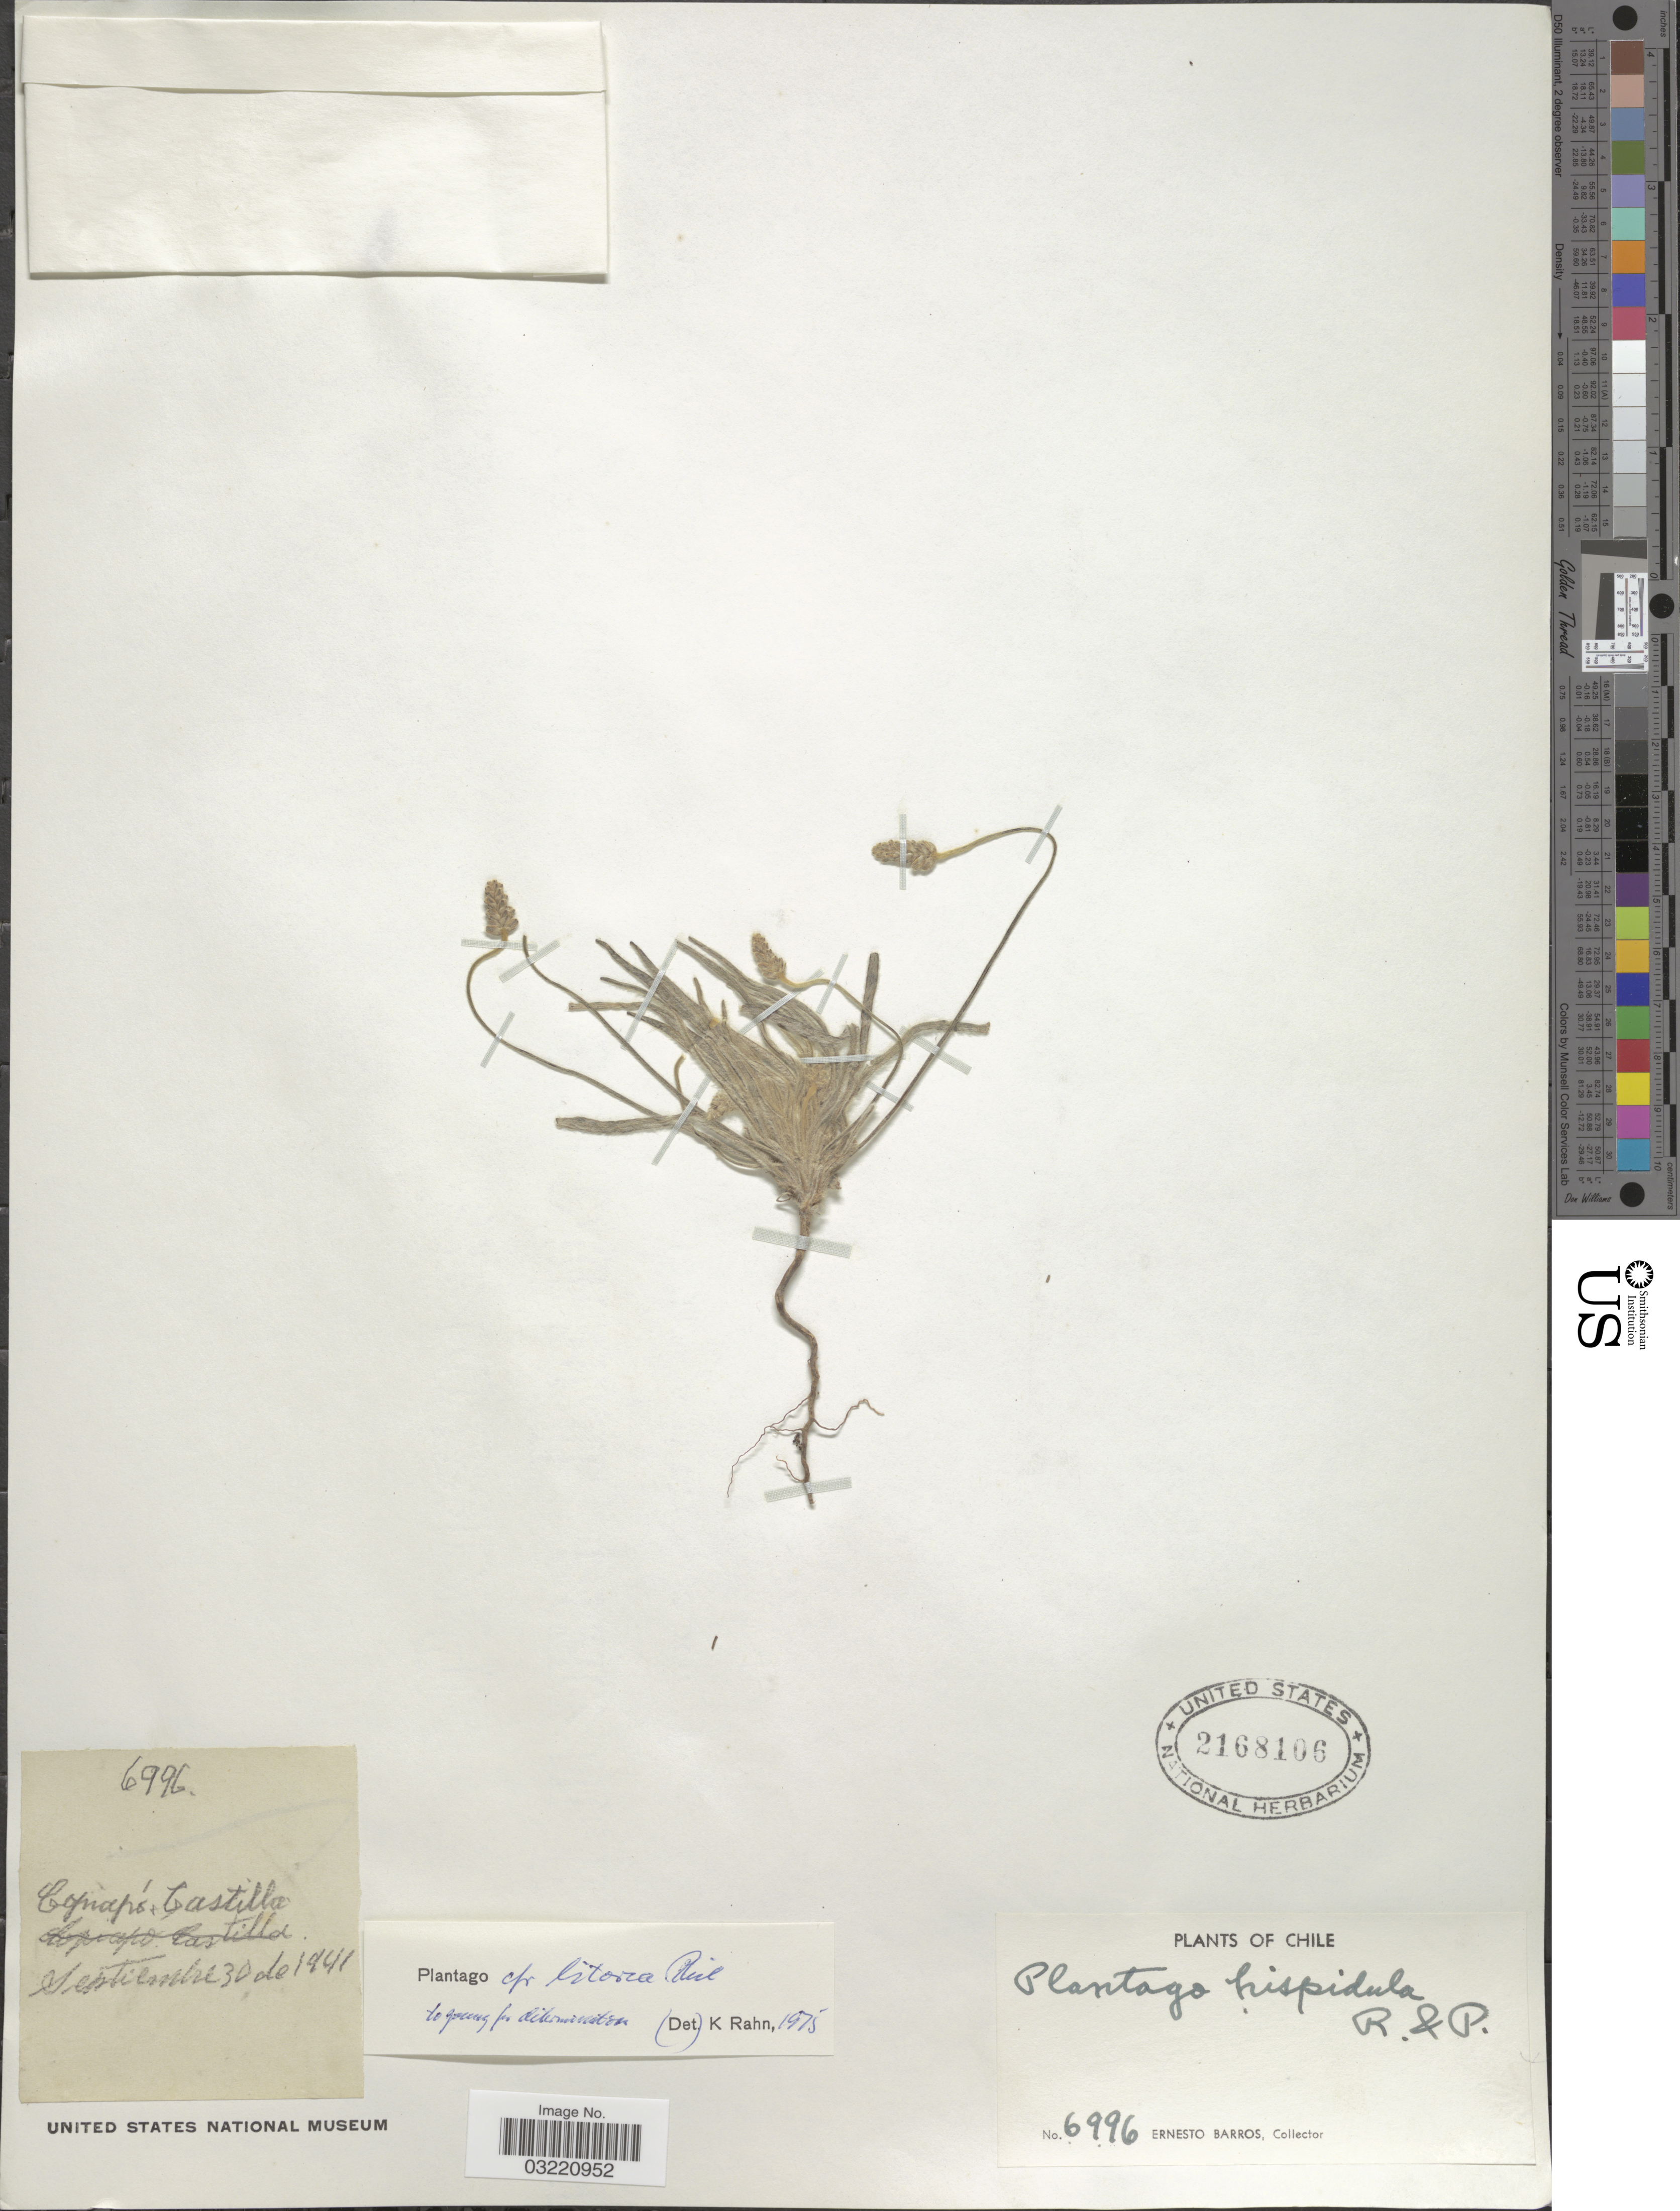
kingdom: Plantae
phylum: Tracheophyta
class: Magnoliopsida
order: Lamiales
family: Plantaginaceae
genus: Plantago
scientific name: Plantago litorea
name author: Phil.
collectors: E. Barros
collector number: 6996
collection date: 1941-09-30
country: Chile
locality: Copiapó, Castilla.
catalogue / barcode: US 2168106